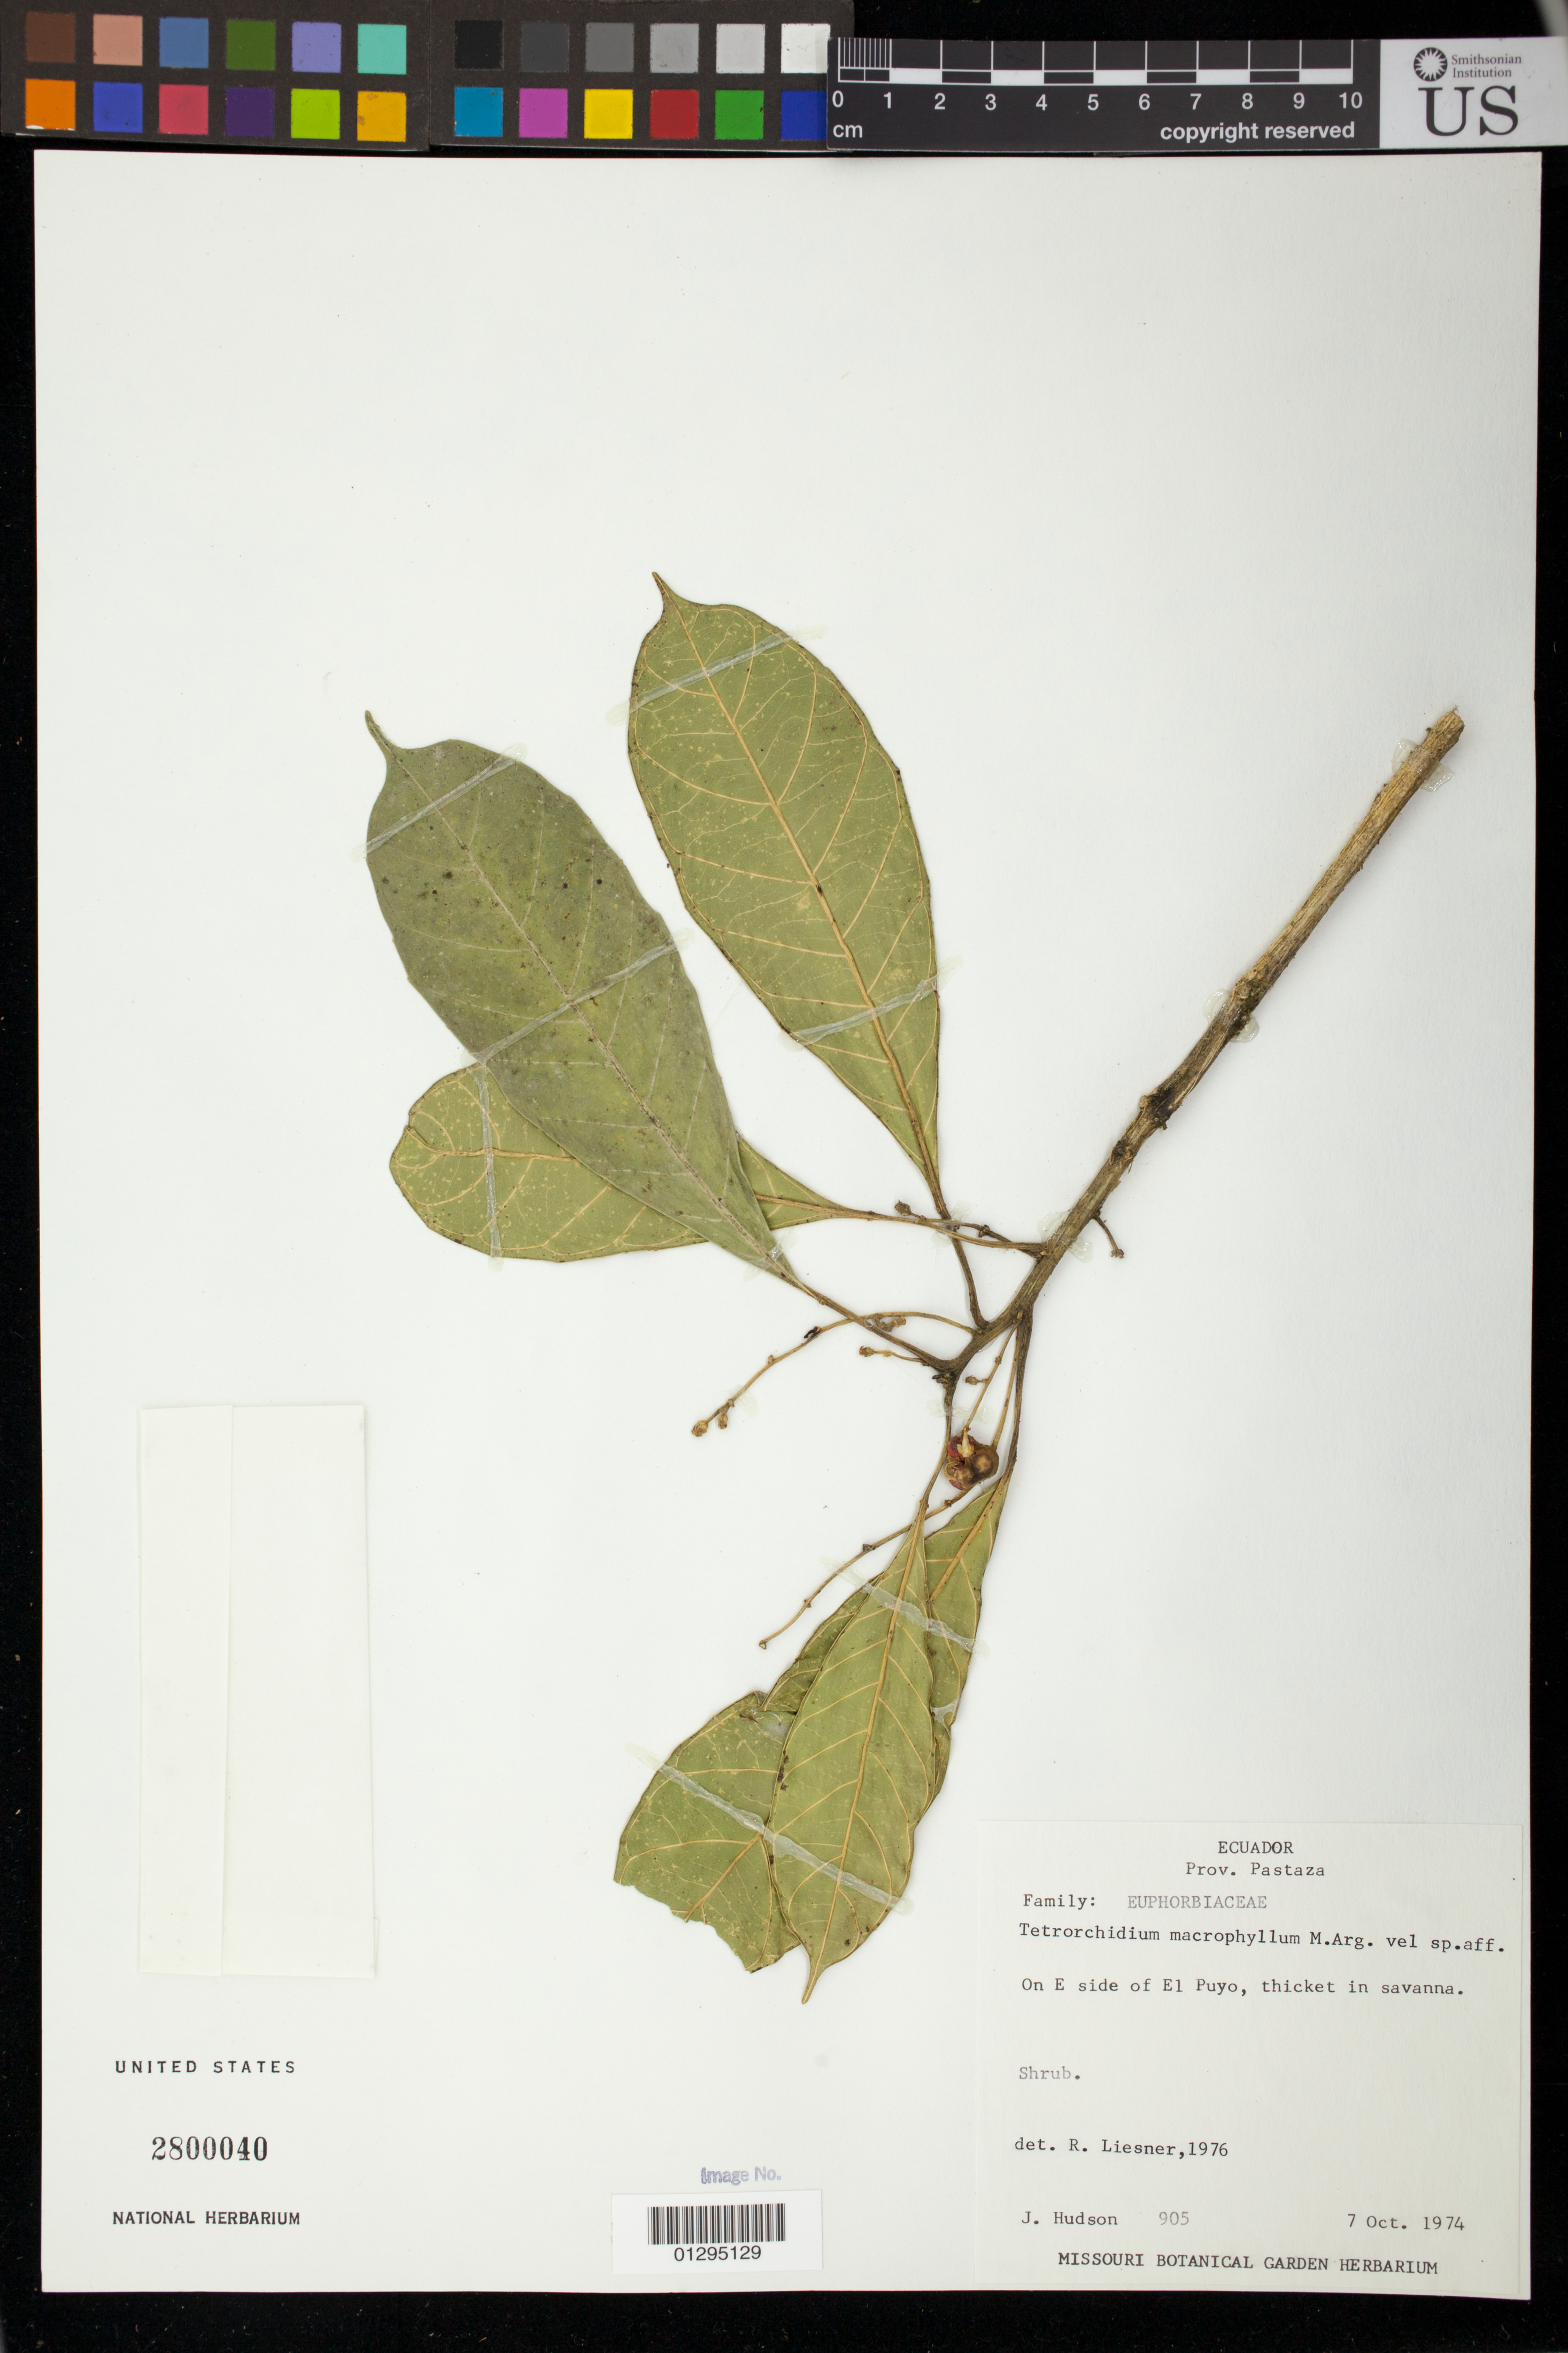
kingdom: Plantae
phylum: Tracheophyta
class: Magnoliopsida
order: Malpighiales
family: Euphorbiaceae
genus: Tetrorchidium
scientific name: Tetrorchidium macrophyllum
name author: Müll. Arg.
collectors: J. Hudson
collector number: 905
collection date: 1974-10-07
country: Ecuador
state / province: Pastaza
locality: On E side of El Puyo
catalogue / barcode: US 2800040